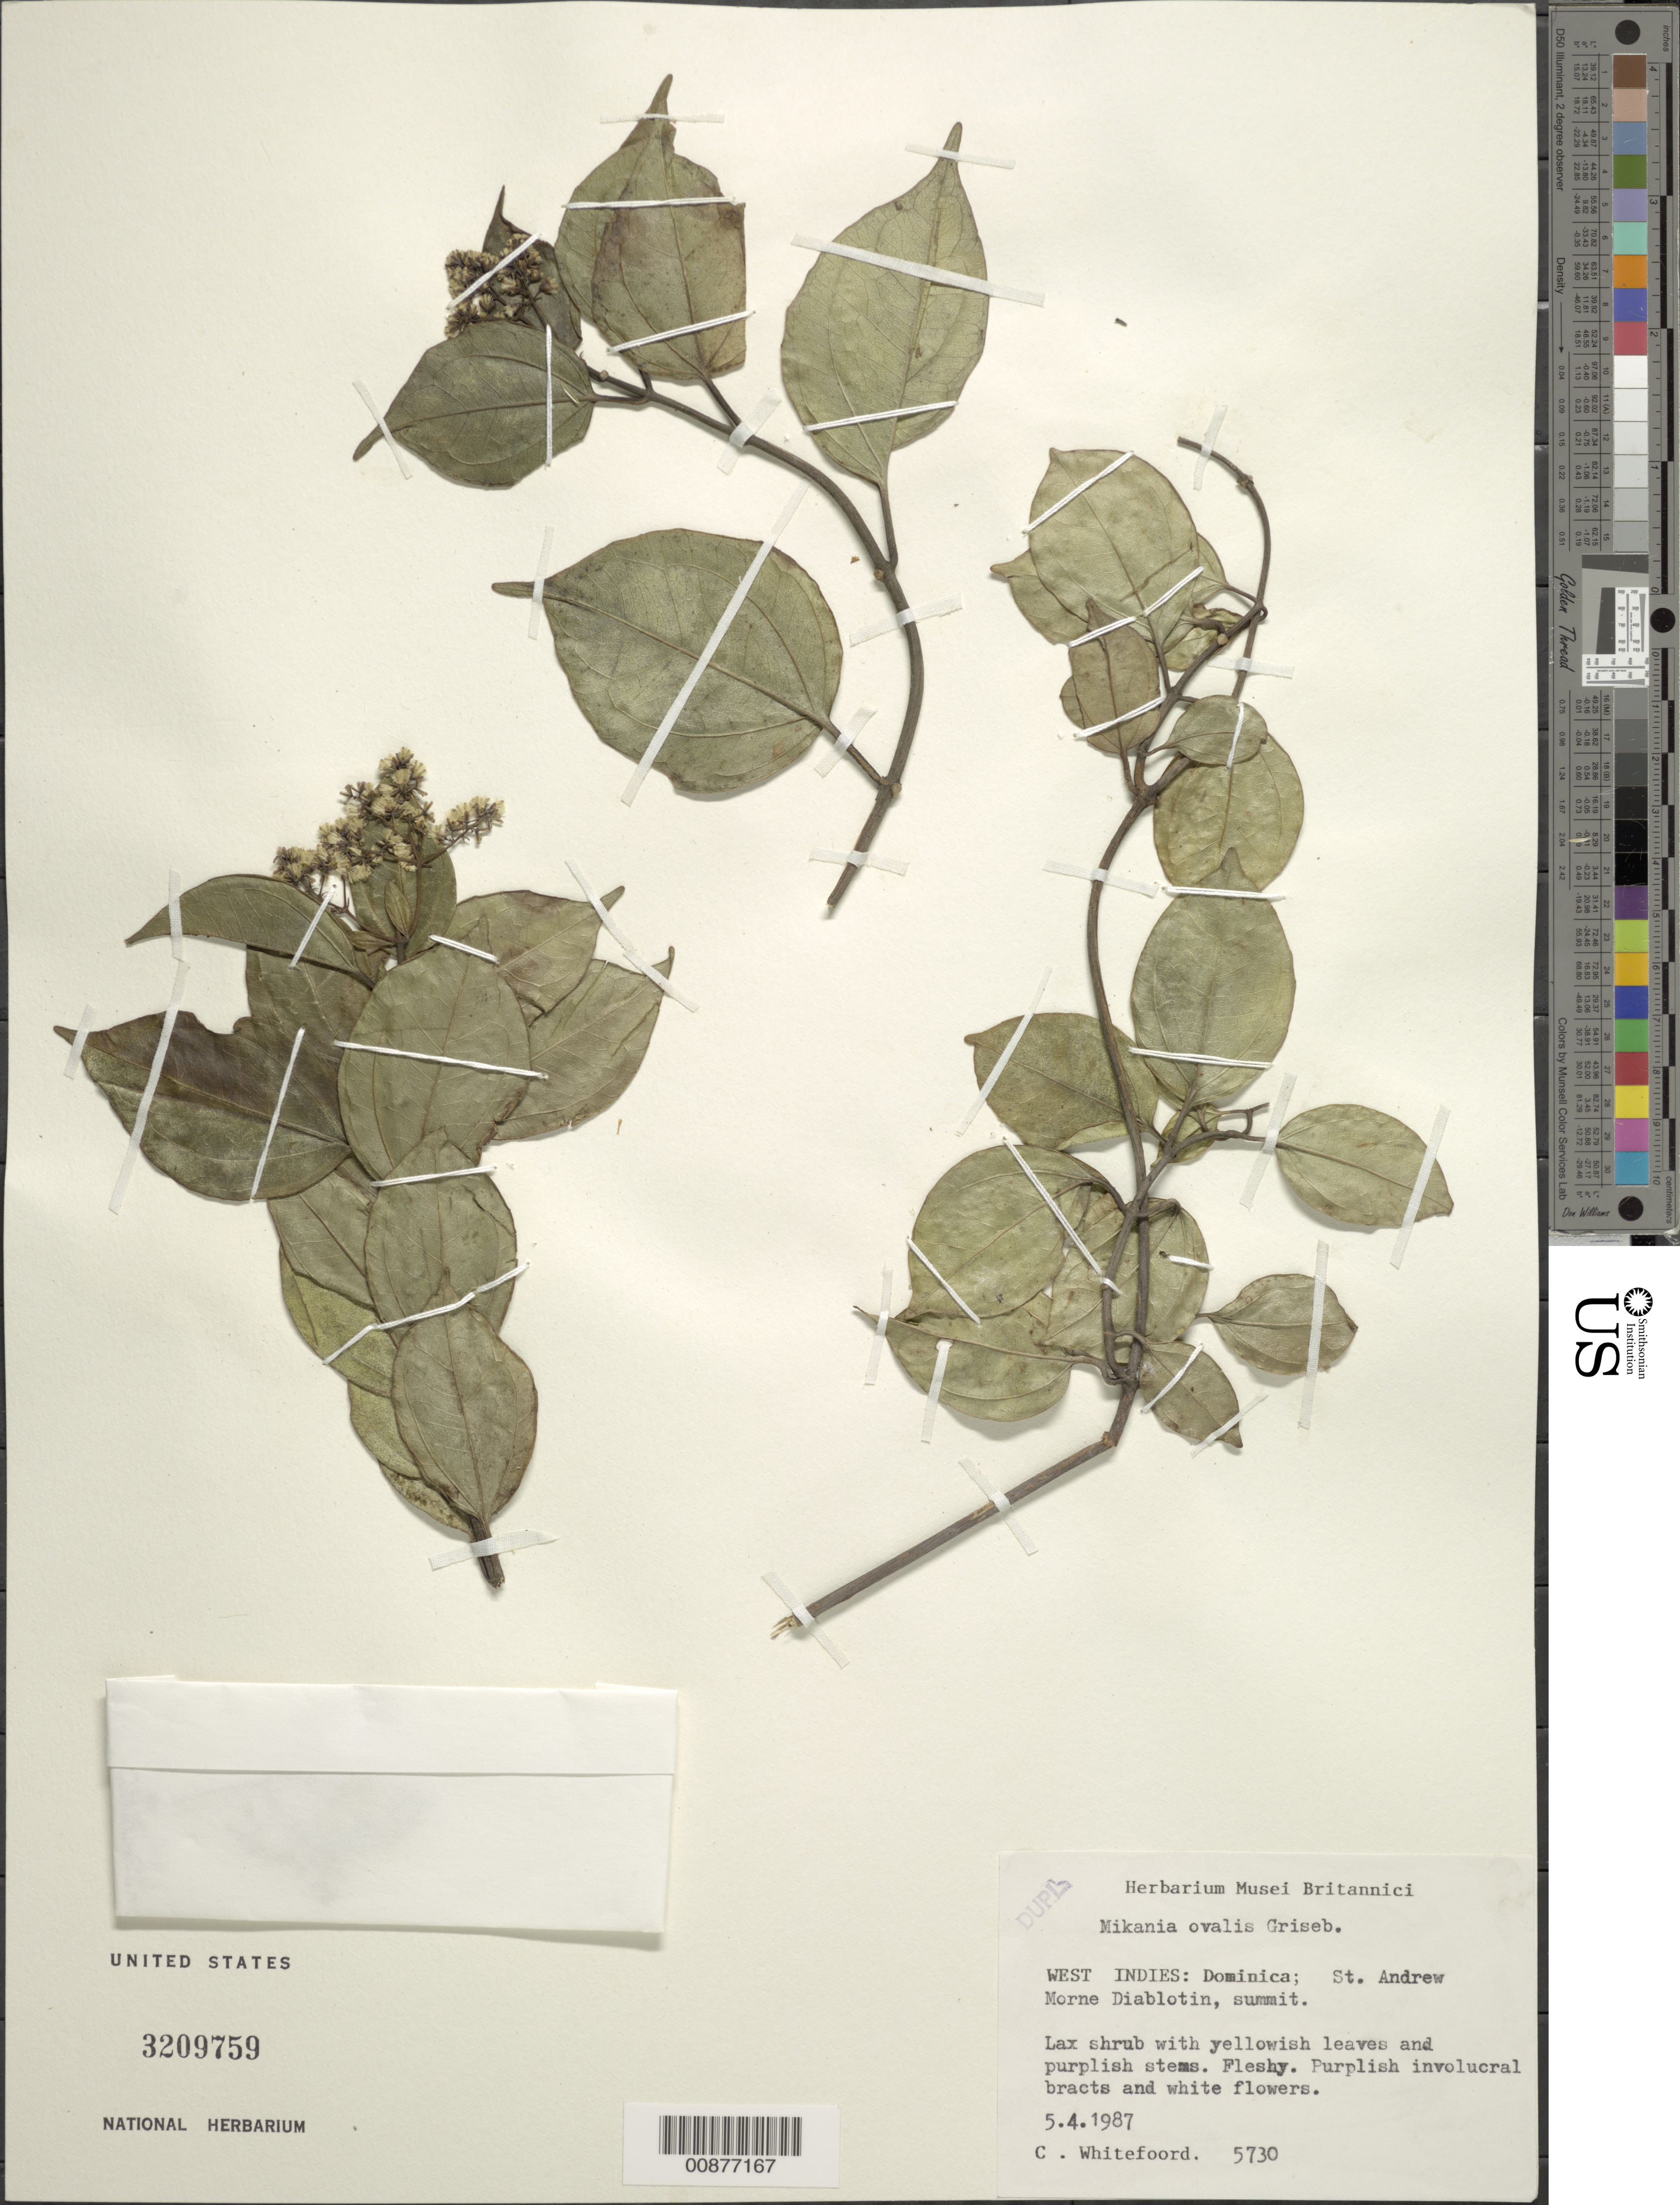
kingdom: Plantae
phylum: Tracheophyta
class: Magnoliopsida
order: Asterales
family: Asteraceae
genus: Mikania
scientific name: Mikania ovalis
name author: Griseb.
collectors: C. Whitefoord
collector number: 5730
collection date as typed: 05 Apr 1987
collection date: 1987-04-05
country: Dominica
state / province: St. Andrew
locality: Morne Diablotin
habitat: Morne summit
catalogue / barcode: US 3209759